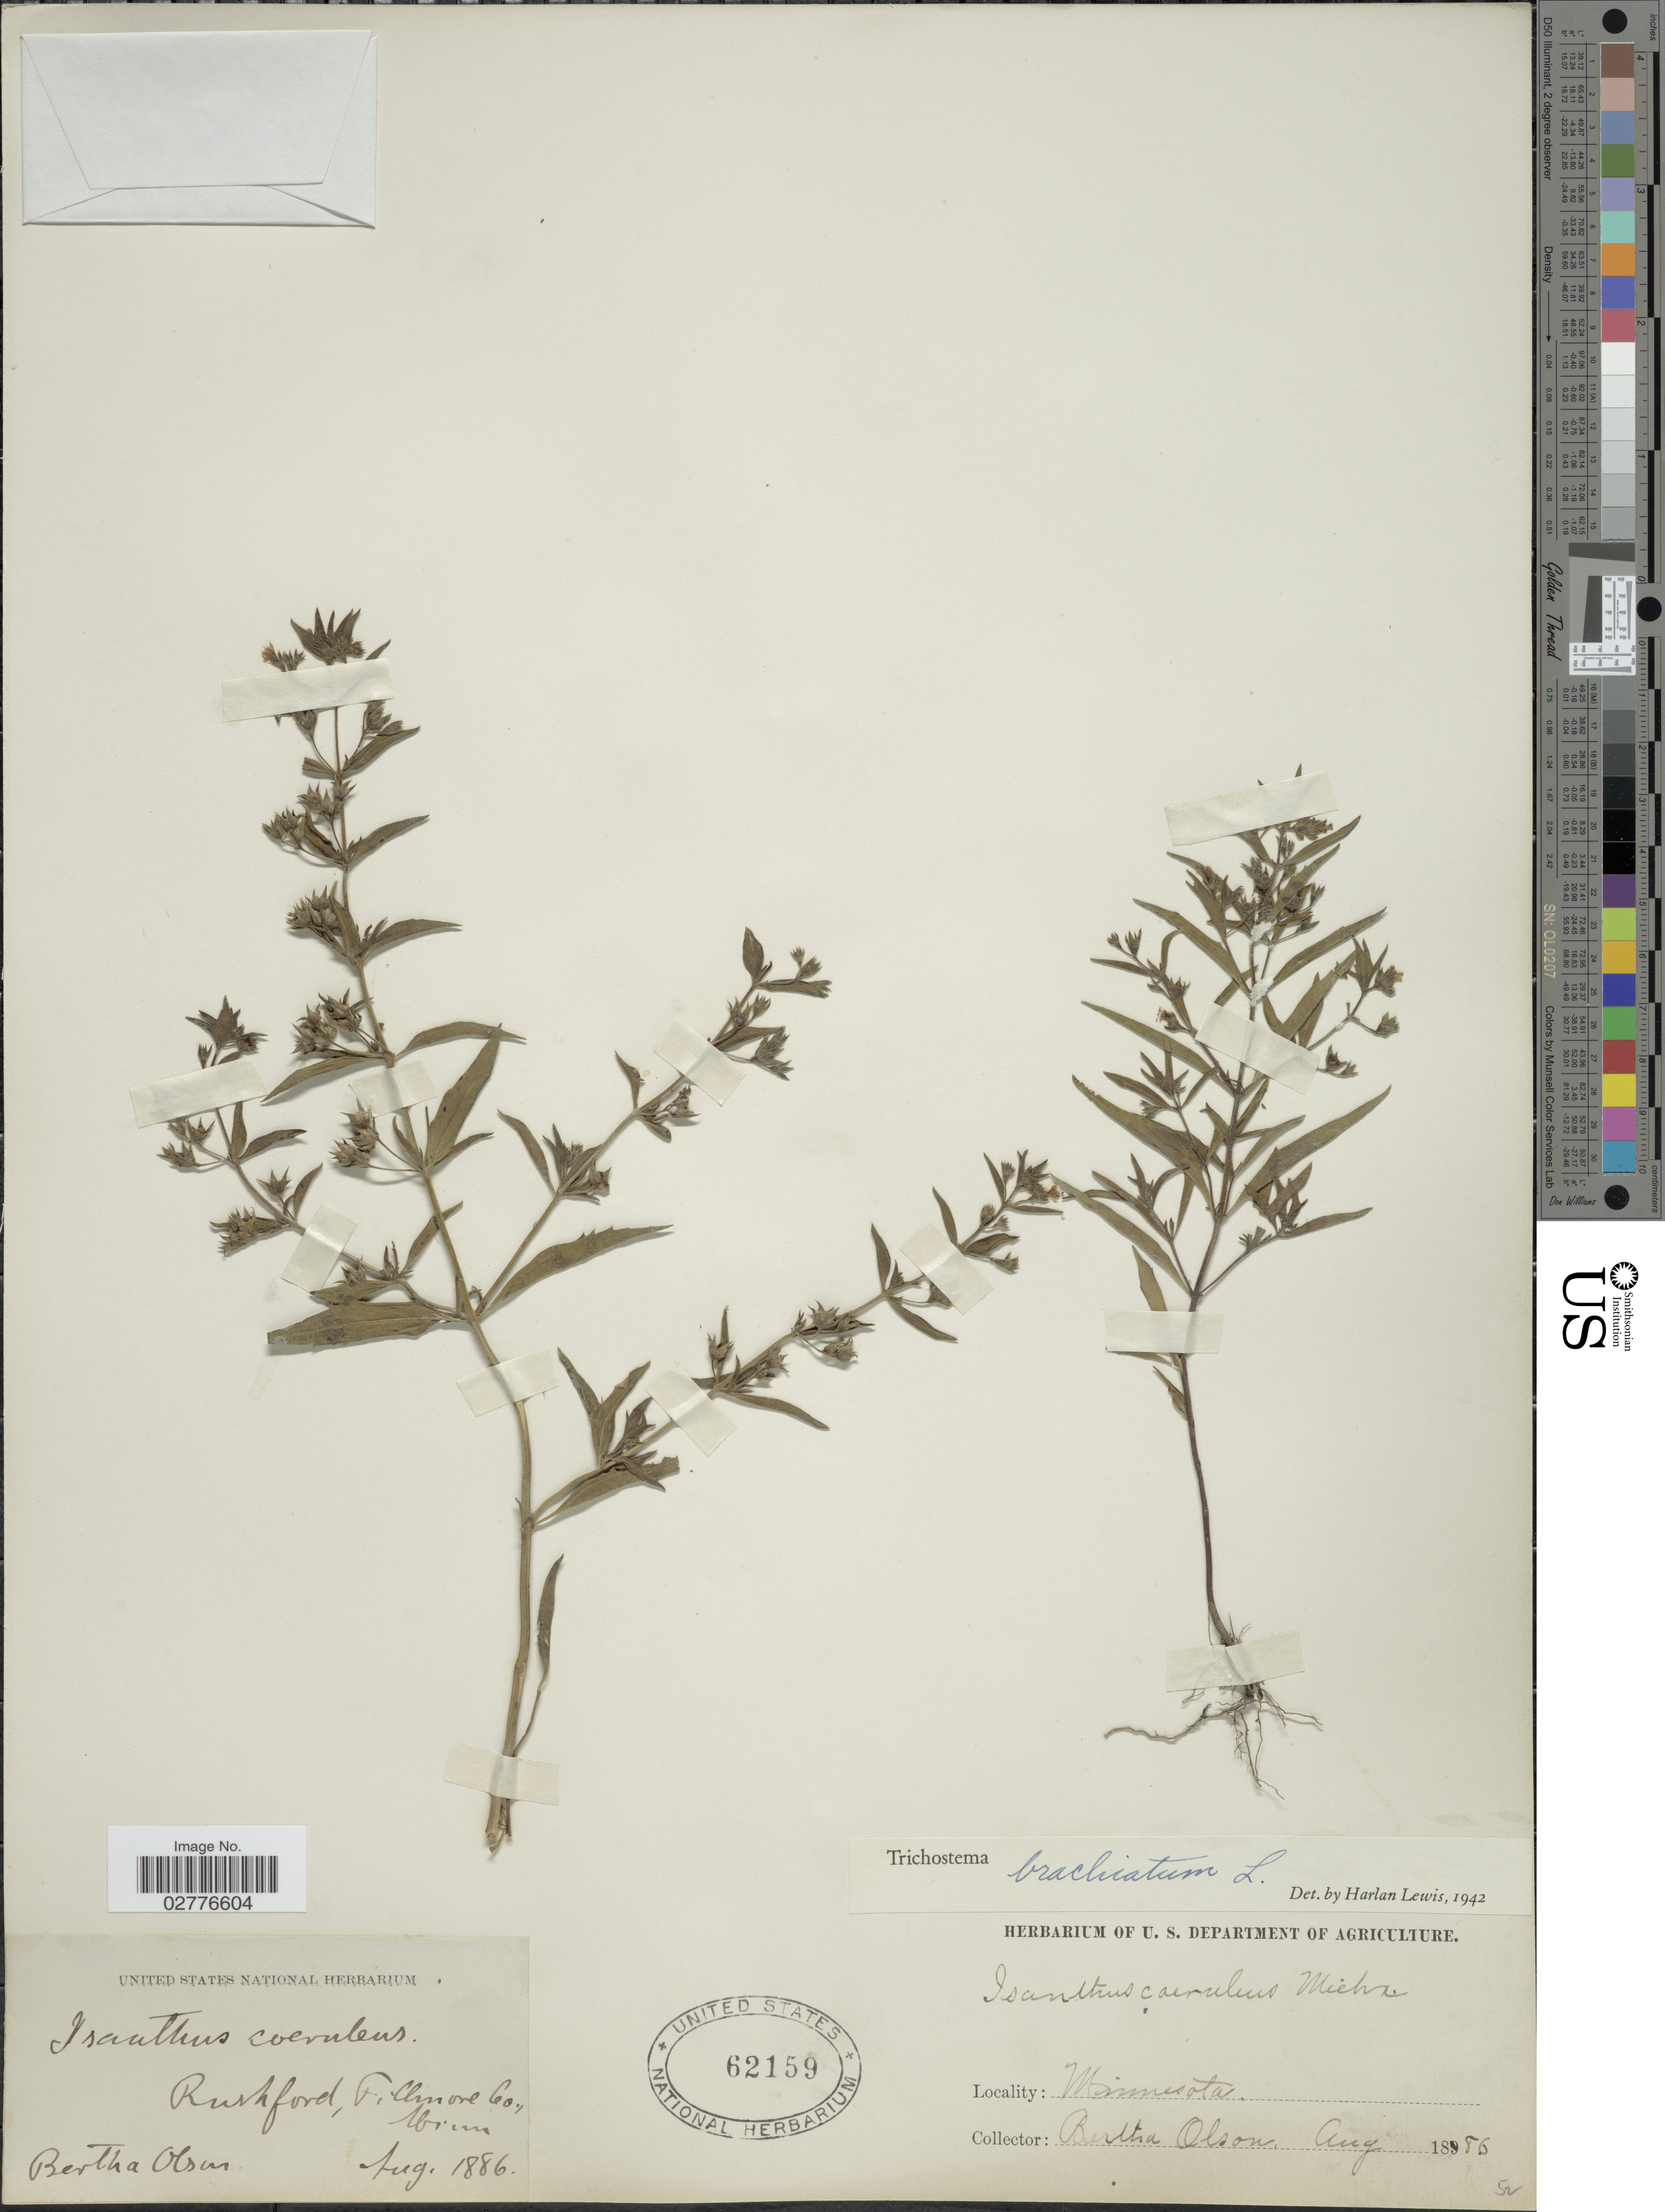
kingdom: Plantae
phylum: Tracheophyta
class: Magnoliopsida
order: Lamiales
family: Lamiaceae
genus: Trichostema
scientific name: Trichostema brachiatum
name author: L.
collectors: B. Olson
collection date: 1886-08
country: United States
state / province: Minnesota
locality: Ruthford, Fillimore Co.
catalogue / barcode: US 62159